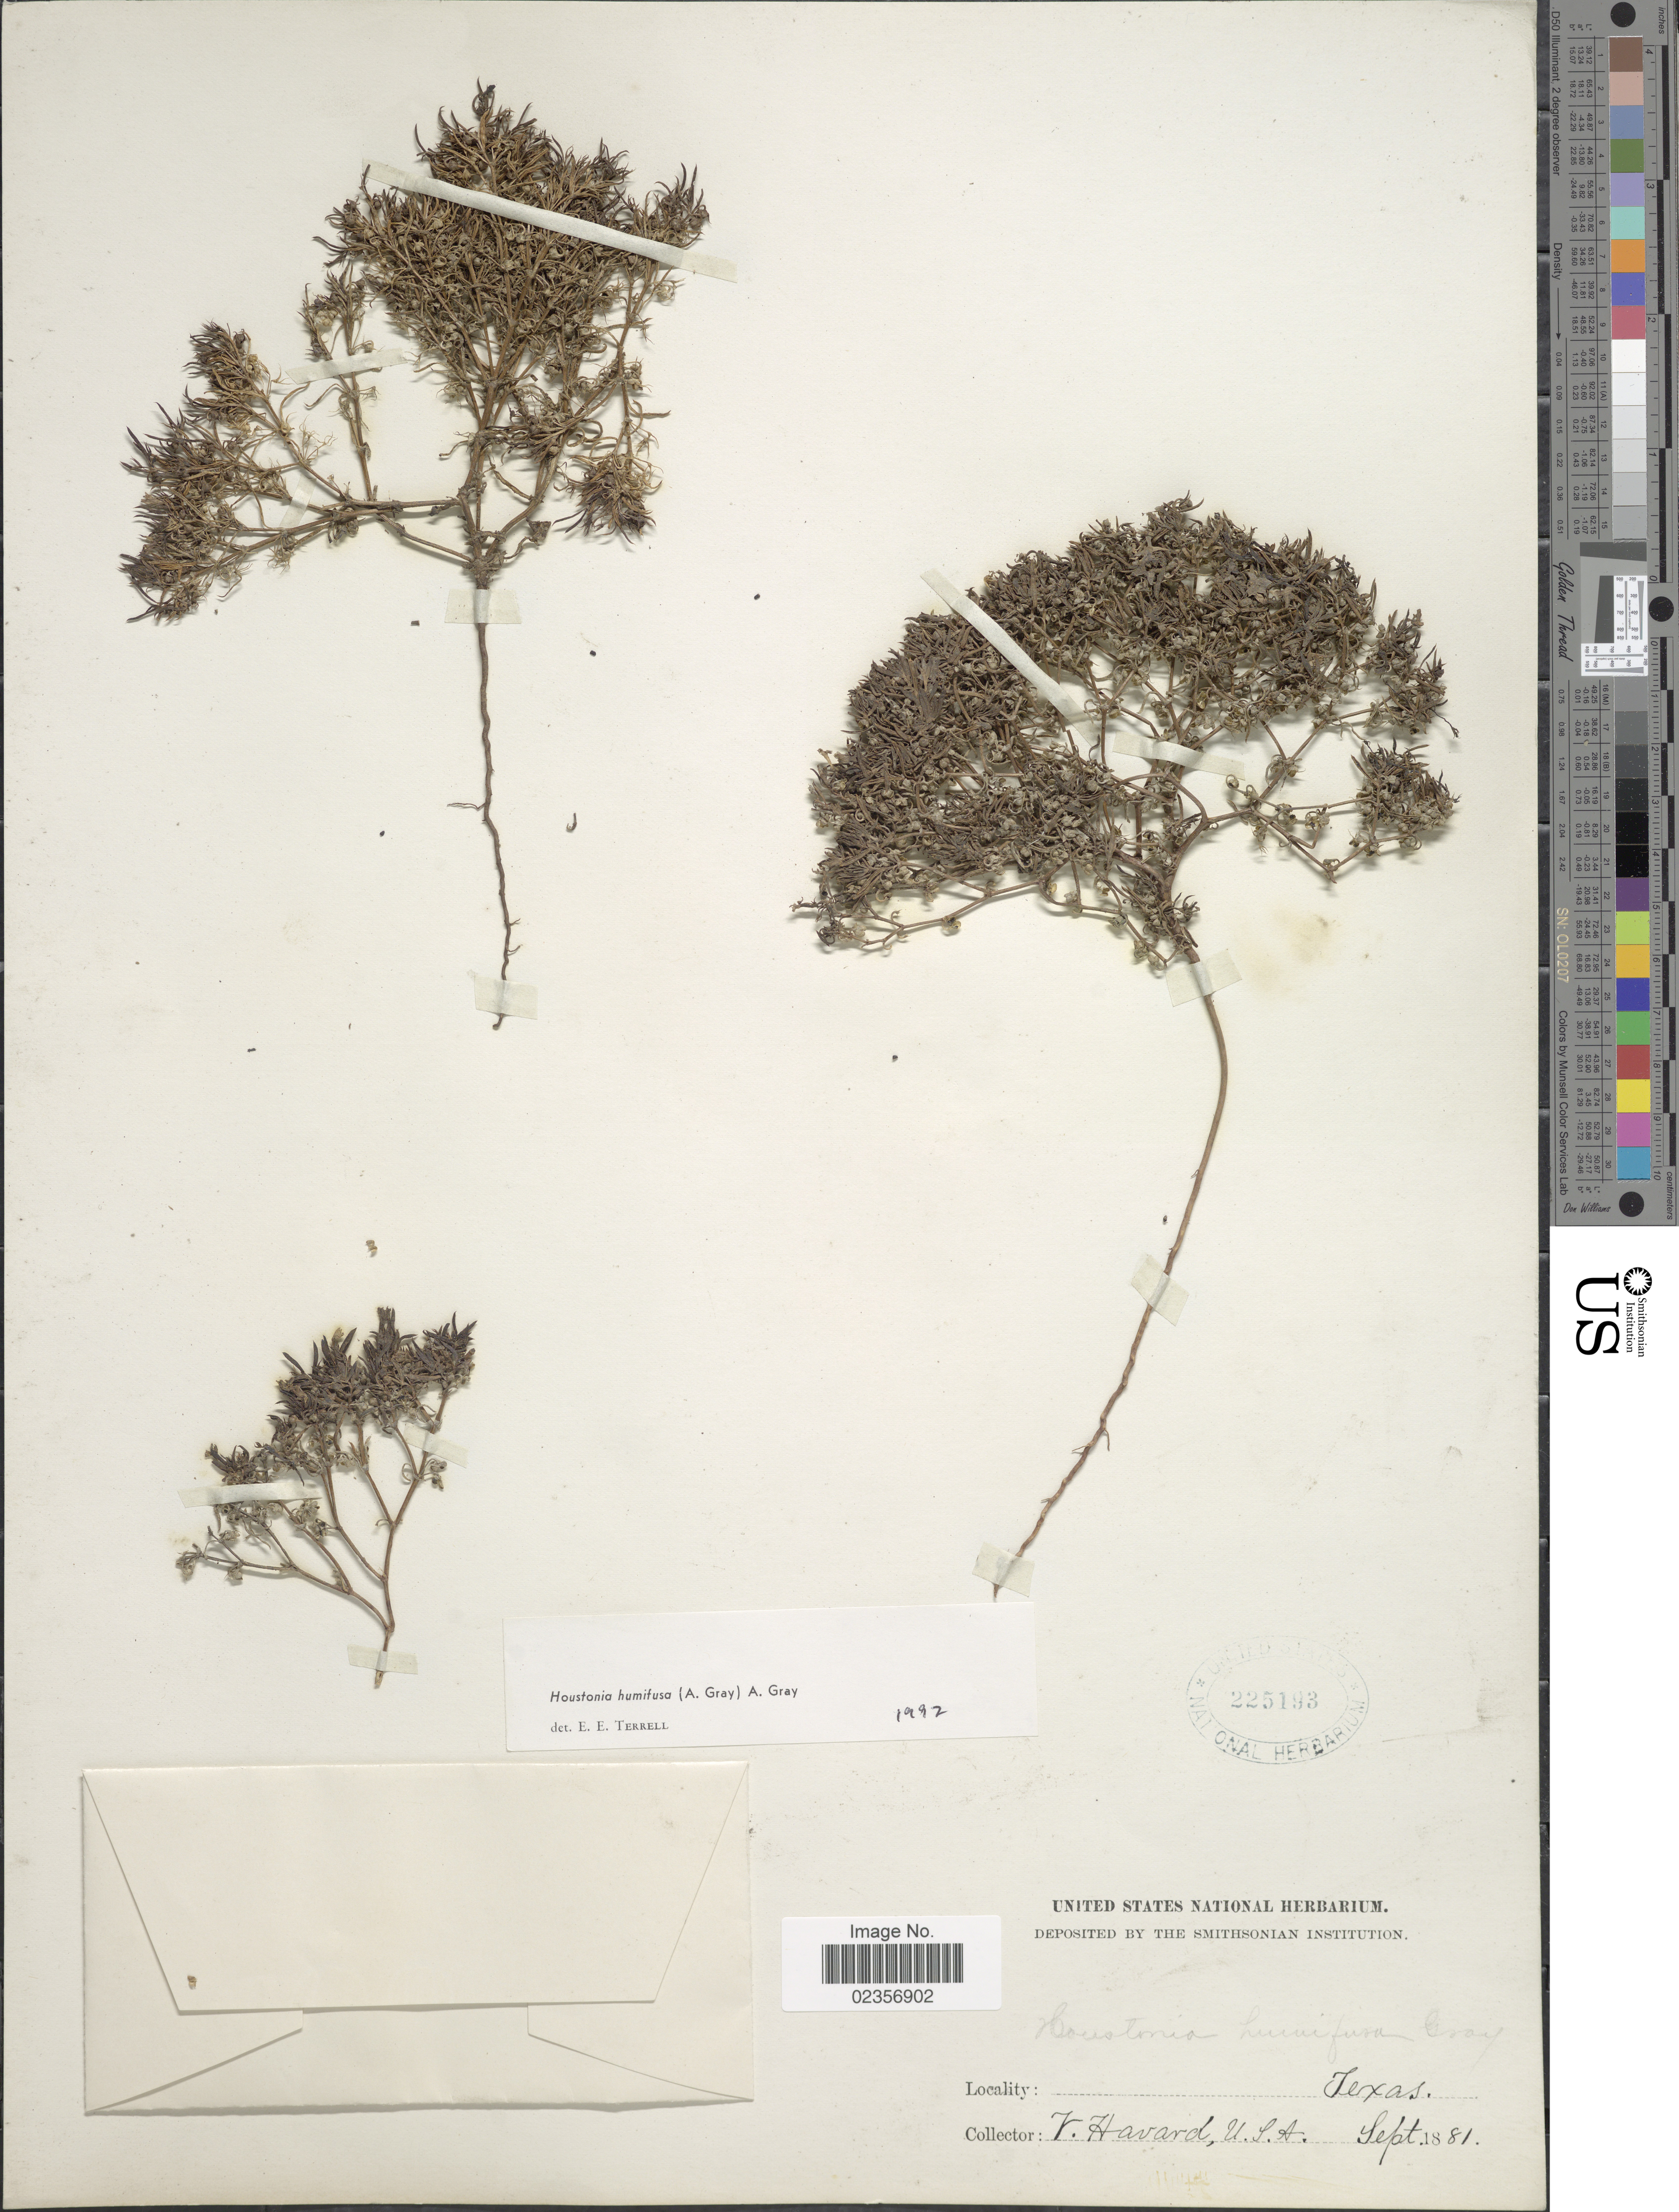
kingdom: Plantae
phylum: Tracheophyta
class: Magnoliopsida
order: Gentianales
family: Rubiaceae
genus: Houstonia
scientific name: Houstonia humifusa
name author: (A. Gray) A. Gray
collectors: V. Havard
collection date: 1881-09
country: United States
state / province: Texas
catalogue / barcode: US 225193